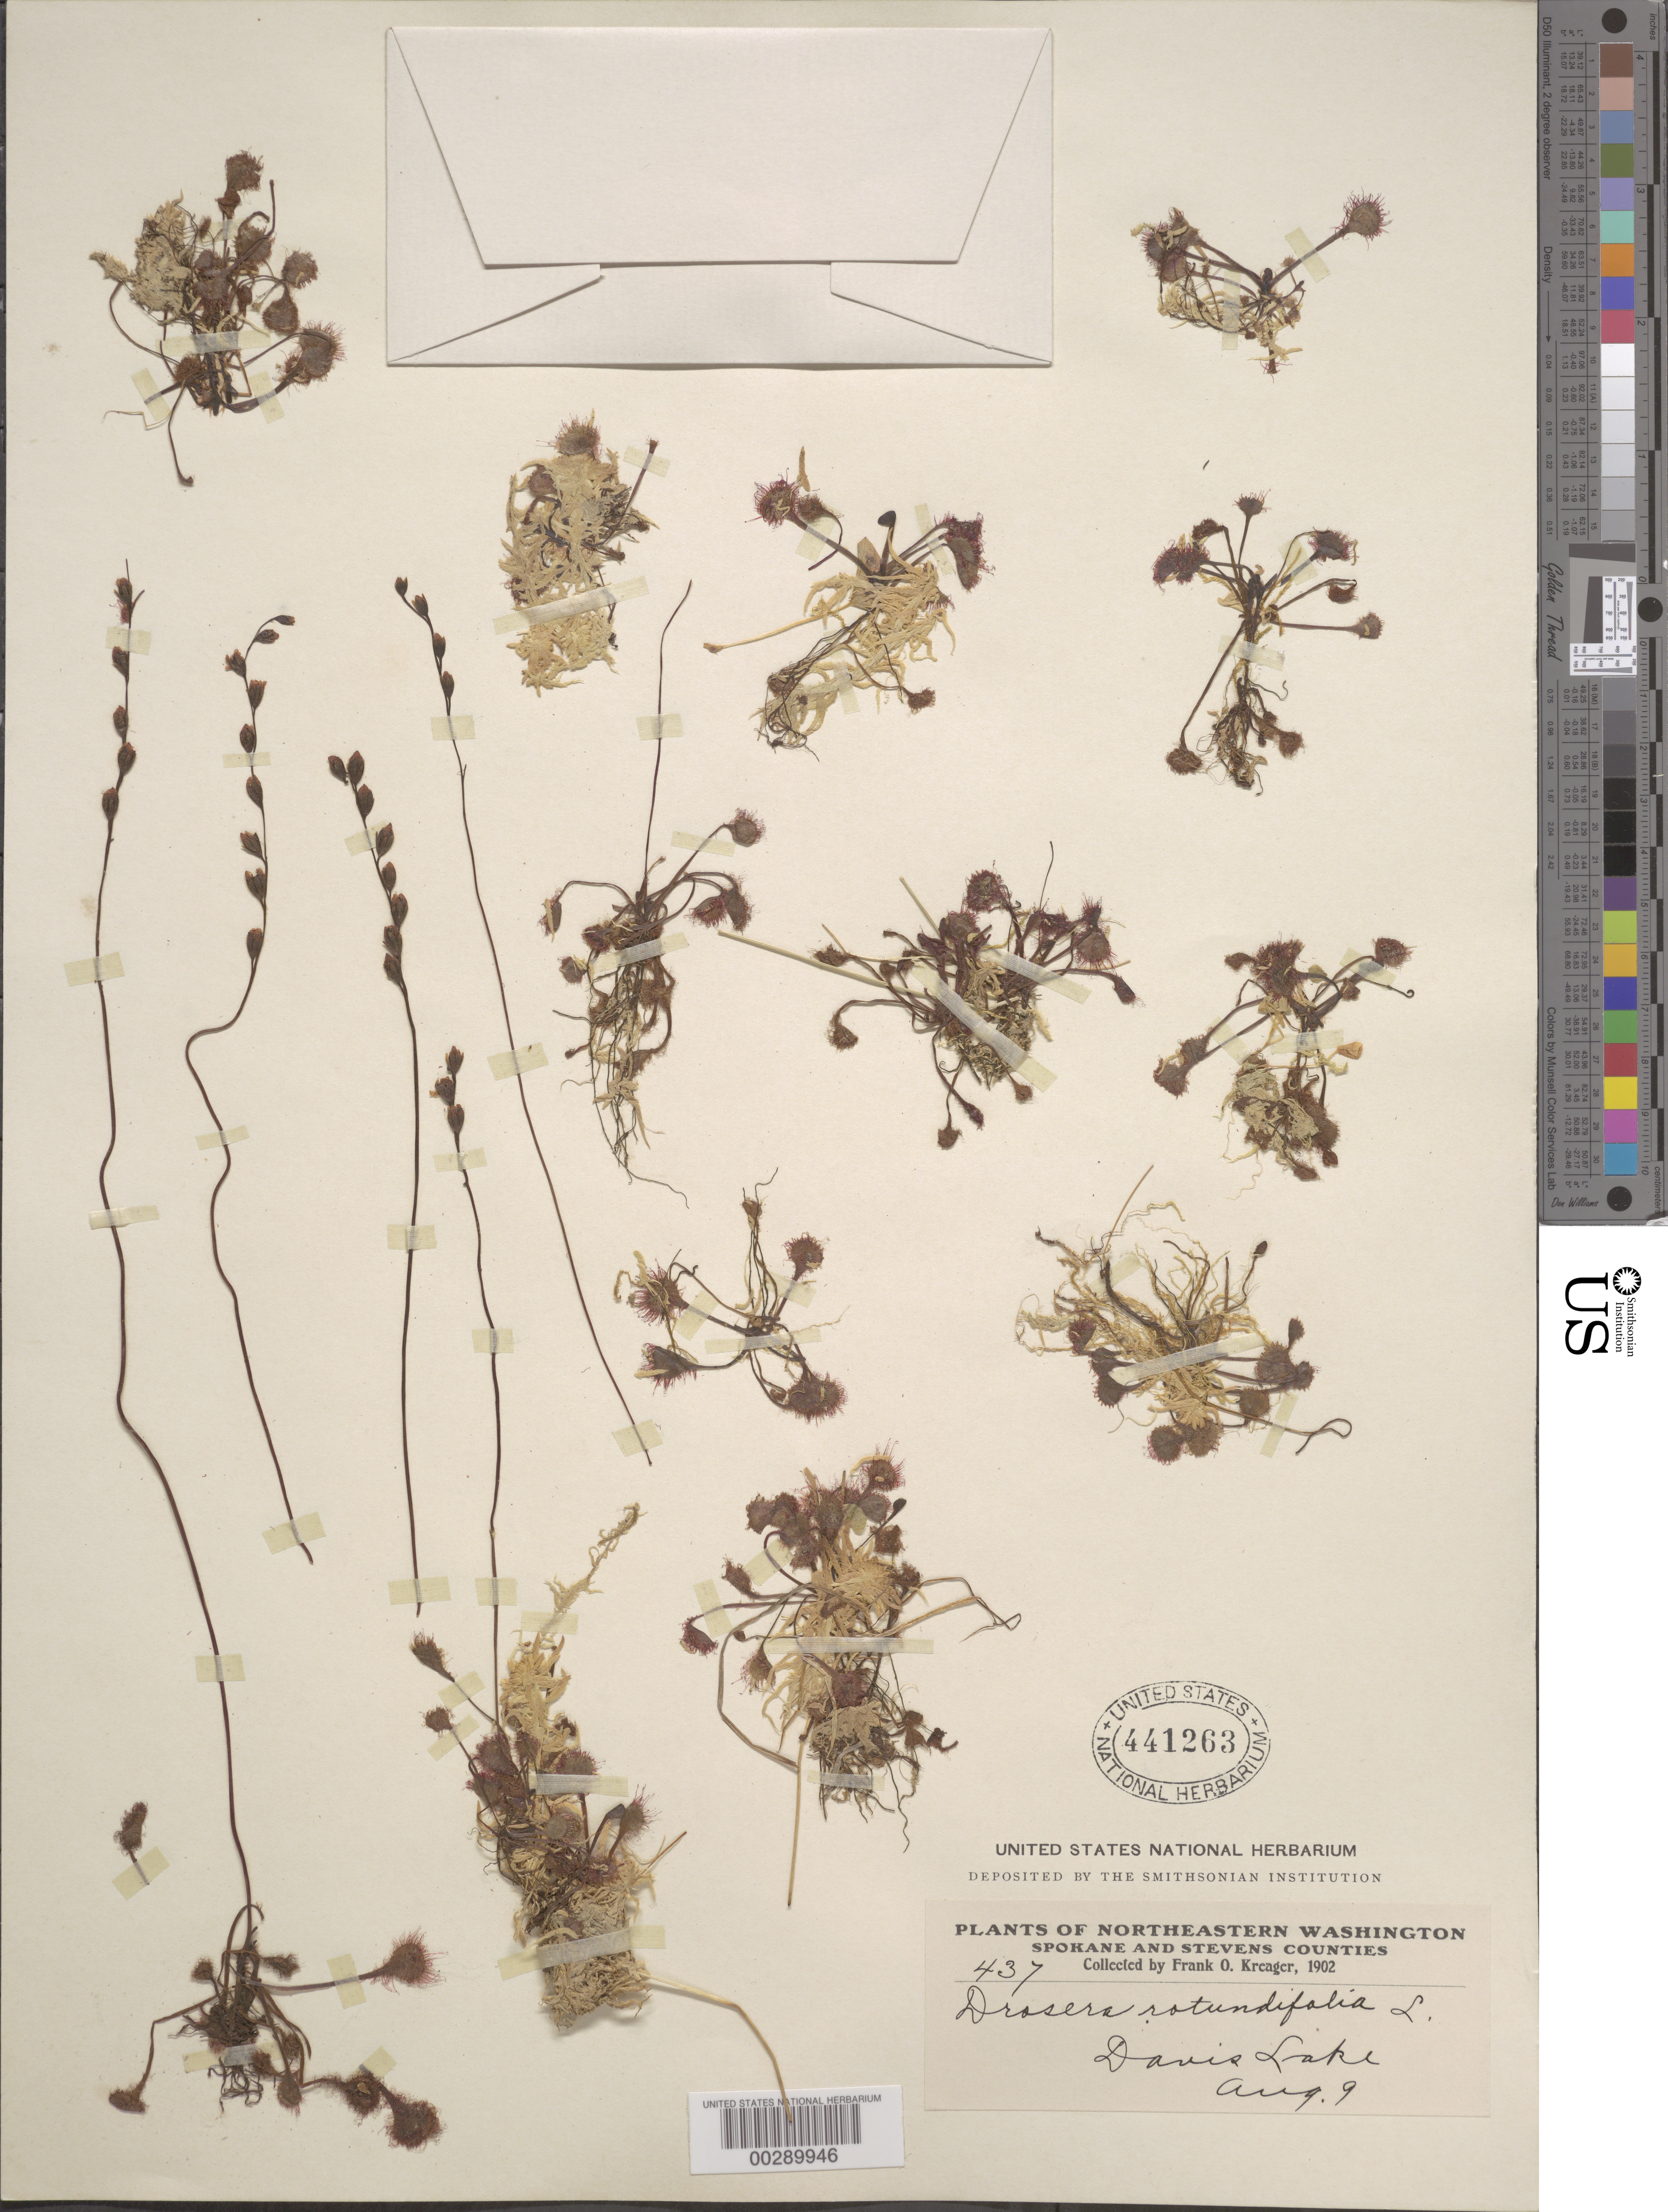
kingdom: Plantae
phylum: Tracheophyta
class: Magnoliopsida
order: Caryophyllales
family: Droseraceae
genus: Drosera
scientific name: Drosera rotundifolia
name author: L.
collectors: F. Kreager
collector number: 437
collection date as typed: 09 Aug 1902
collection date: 1902-08-09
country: United States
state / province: Washington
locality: Davis lake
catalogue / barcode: US 441263